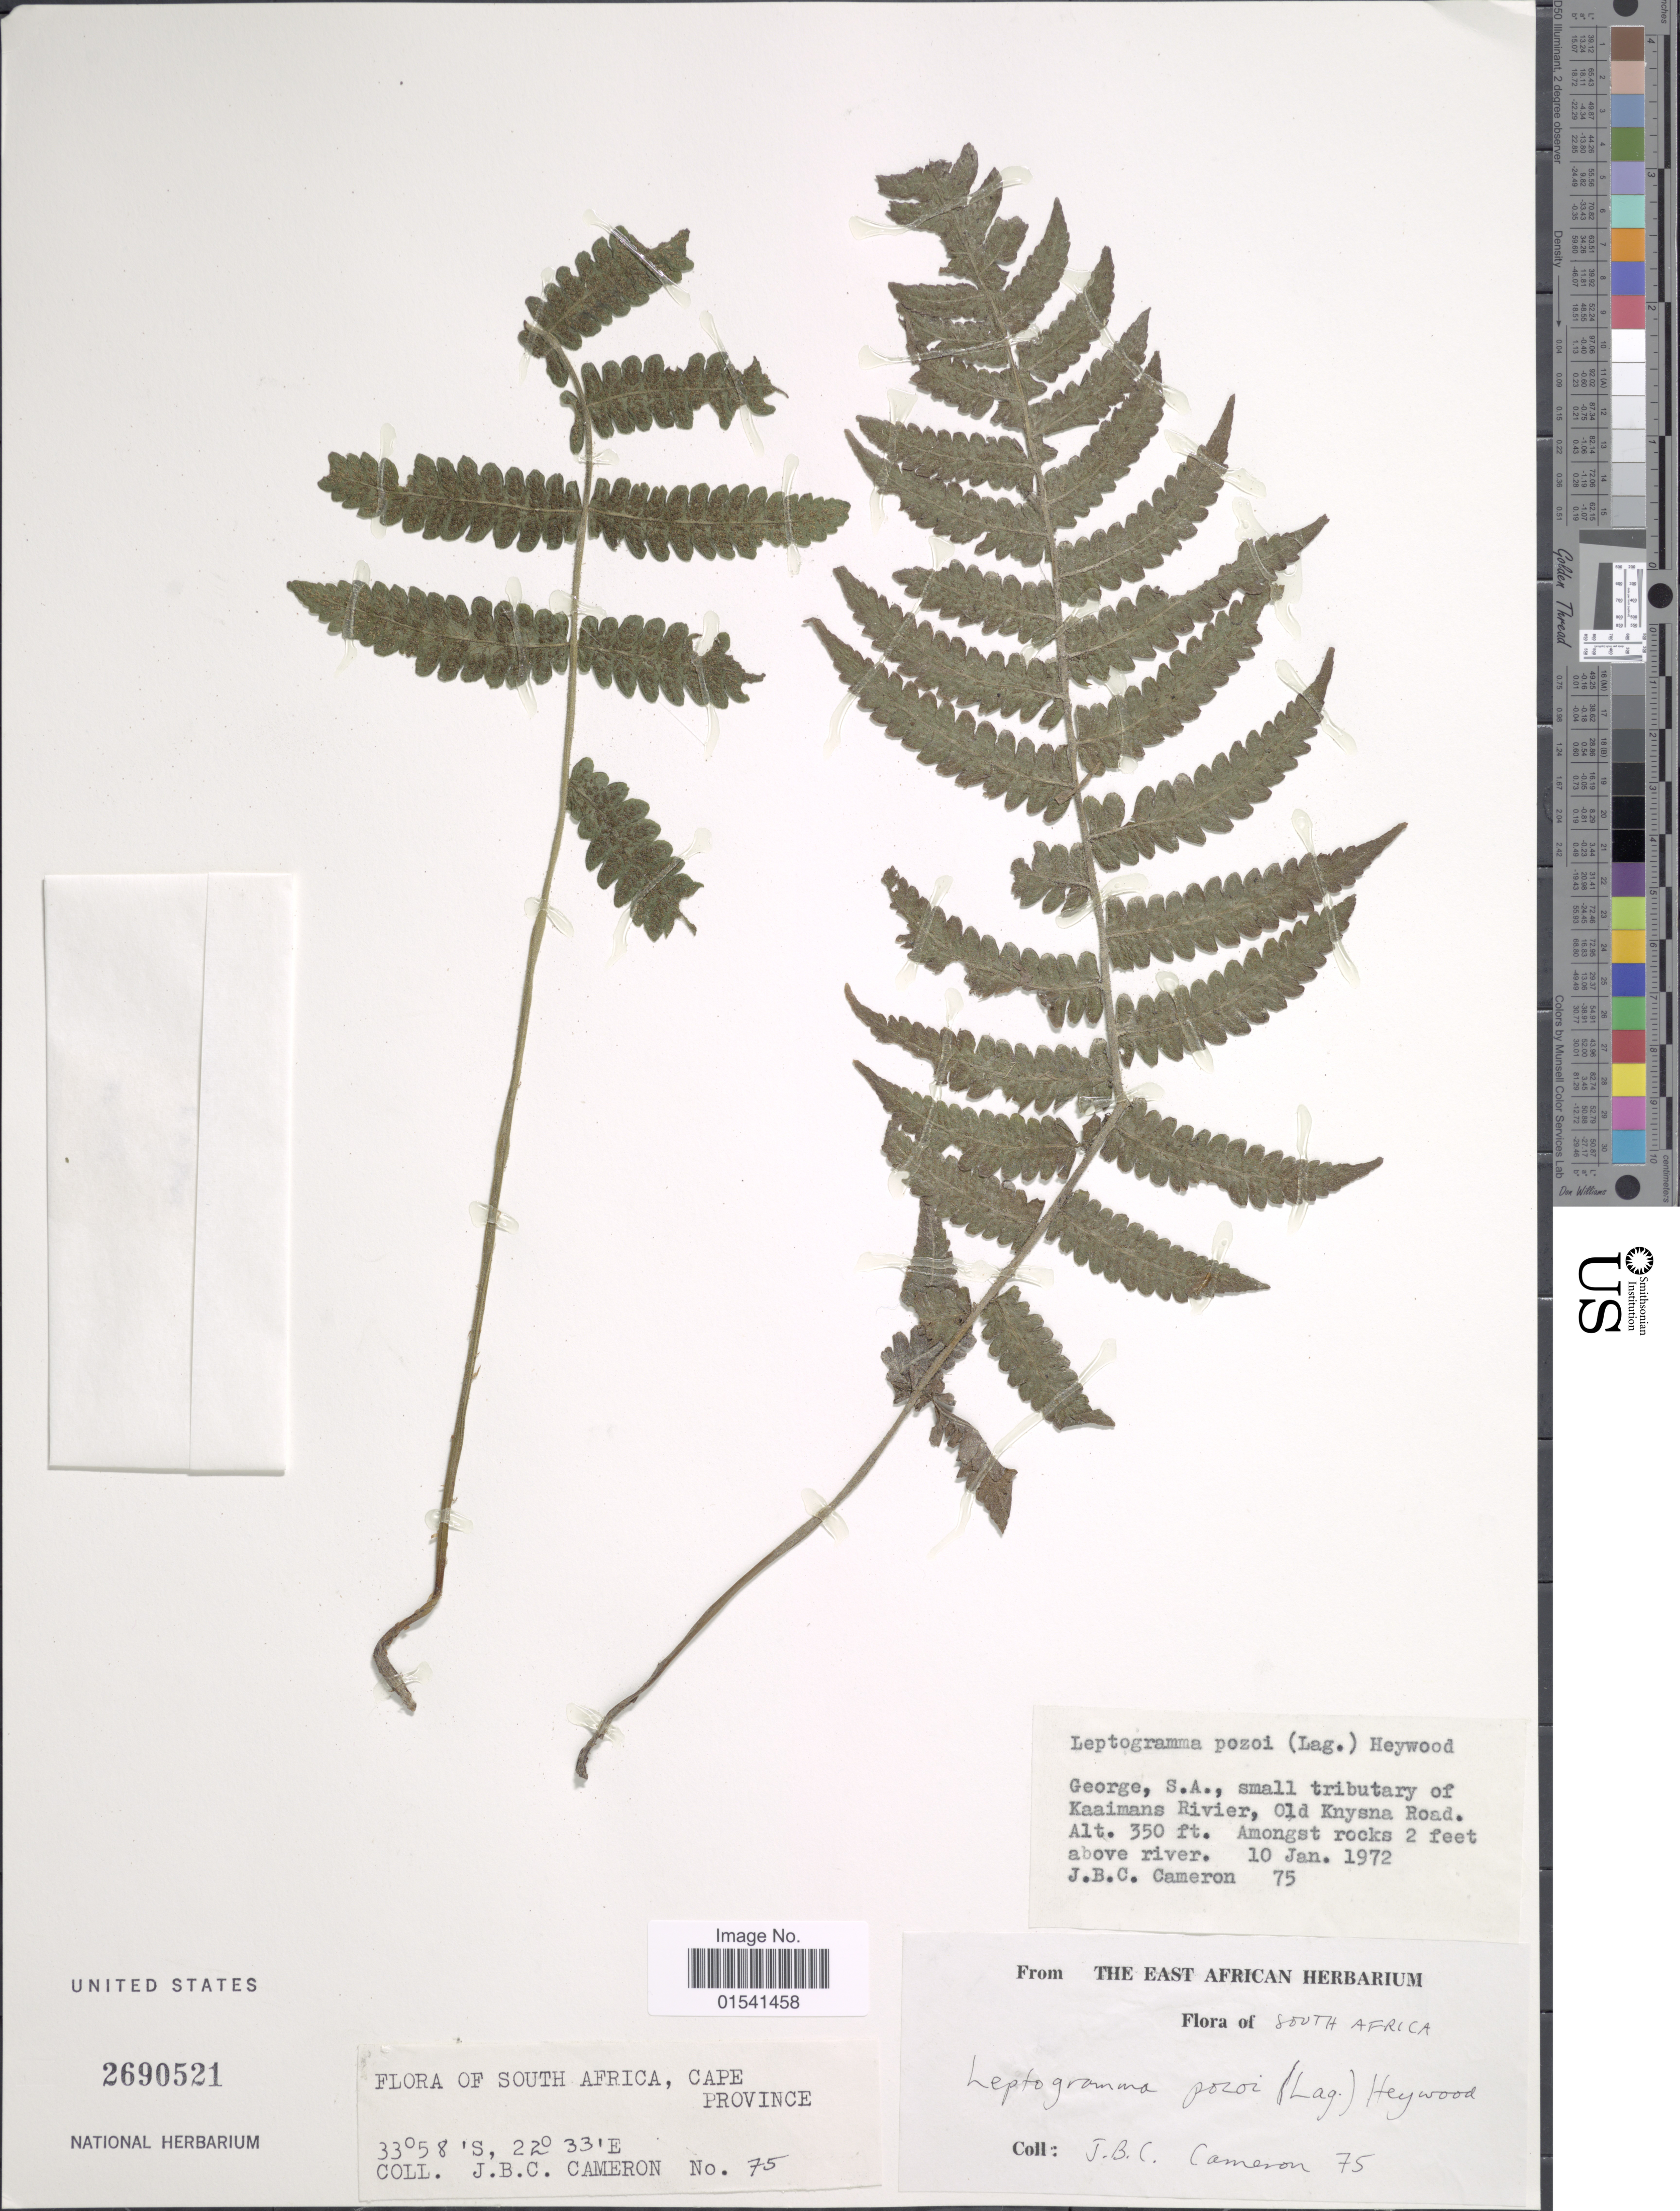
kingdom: Plantae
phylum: Tracheophyta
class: Polypodiopsida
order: Polypodiales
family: Thelypteridaceae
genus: Stegnogramma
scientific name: Stegnogramma pozoi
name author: (Lag.) K. Iwats.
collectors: J. Cameron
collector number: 75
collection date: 1972-01-10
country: South Africa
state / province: Western Cape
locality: George, S.A. small tributary of Kaaimans River, Old Knysna Road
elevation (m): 107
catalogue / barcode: US 2690521